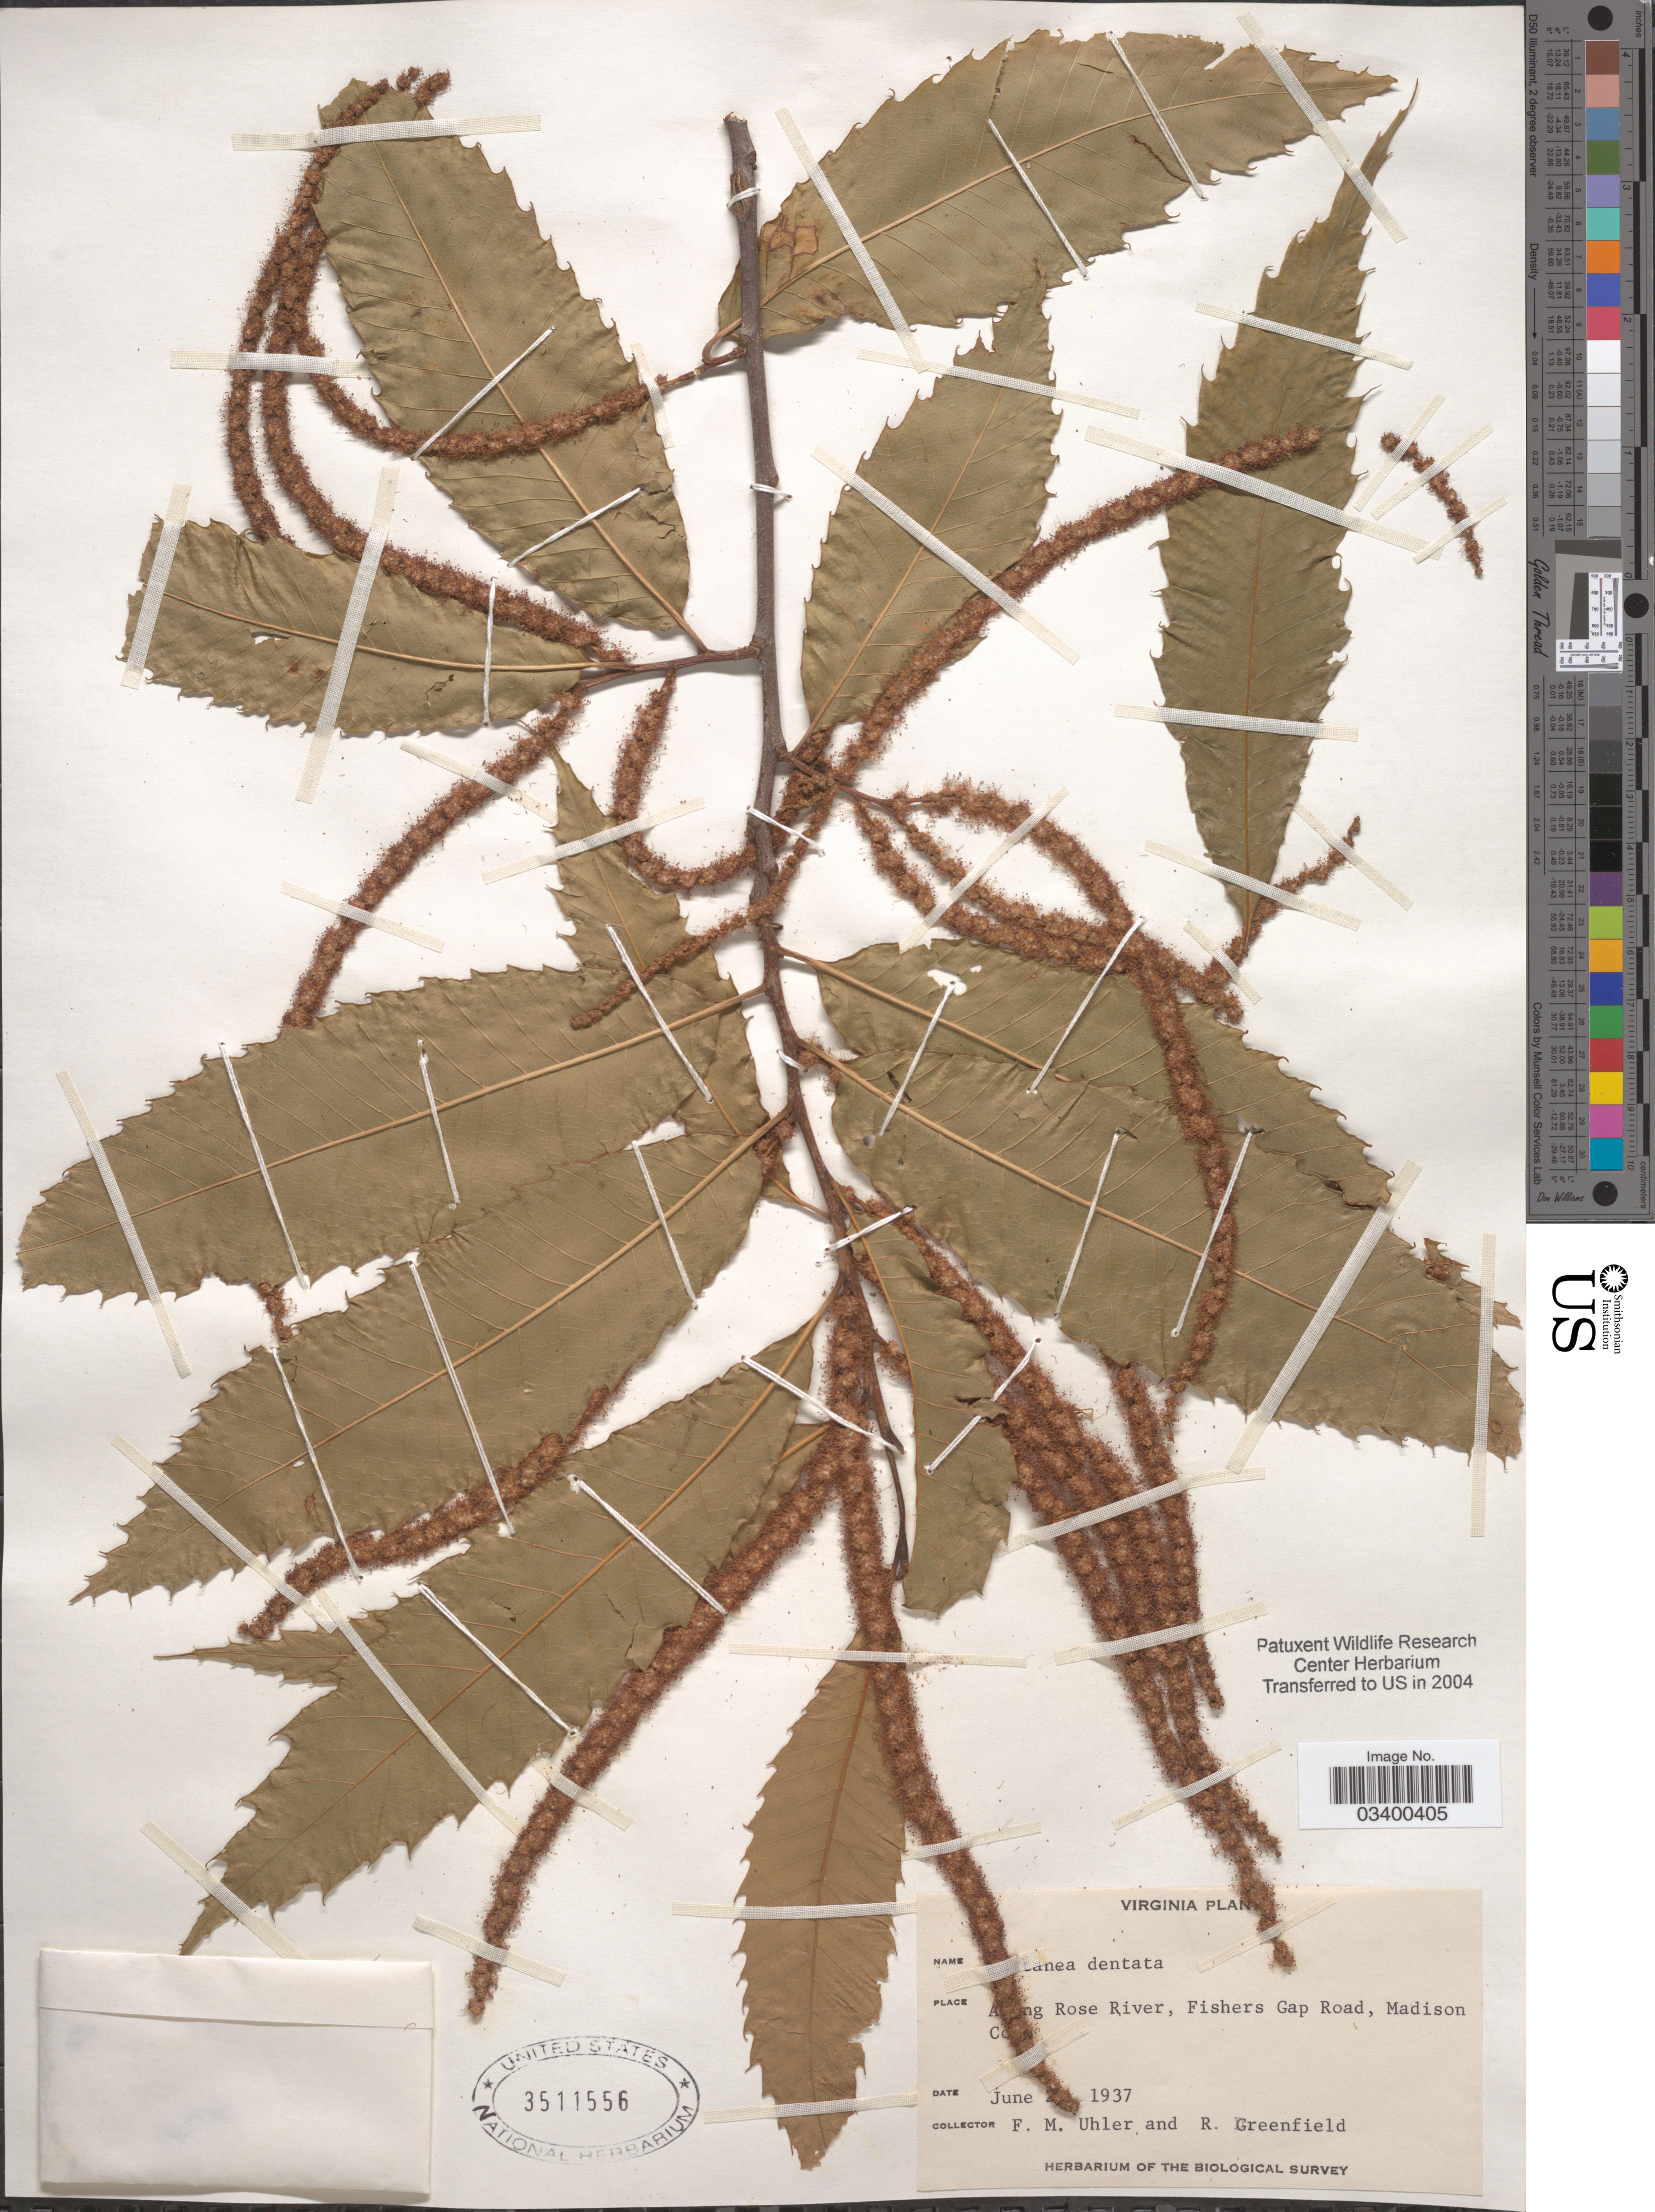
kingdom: Plantae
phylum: Tracheophyta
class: Magnoliopsida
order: Fagales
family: Fagaceae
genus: Castanea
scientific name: Castanea dentata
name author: (Marshall) Borkh.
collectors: F. M. Uhler & R. Greenfield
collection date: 1937-06-20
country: United States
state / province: Virginia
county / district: Madison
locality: Along Rose River, Fishers Gap Road, Madison Co.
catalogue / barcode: US 3511556